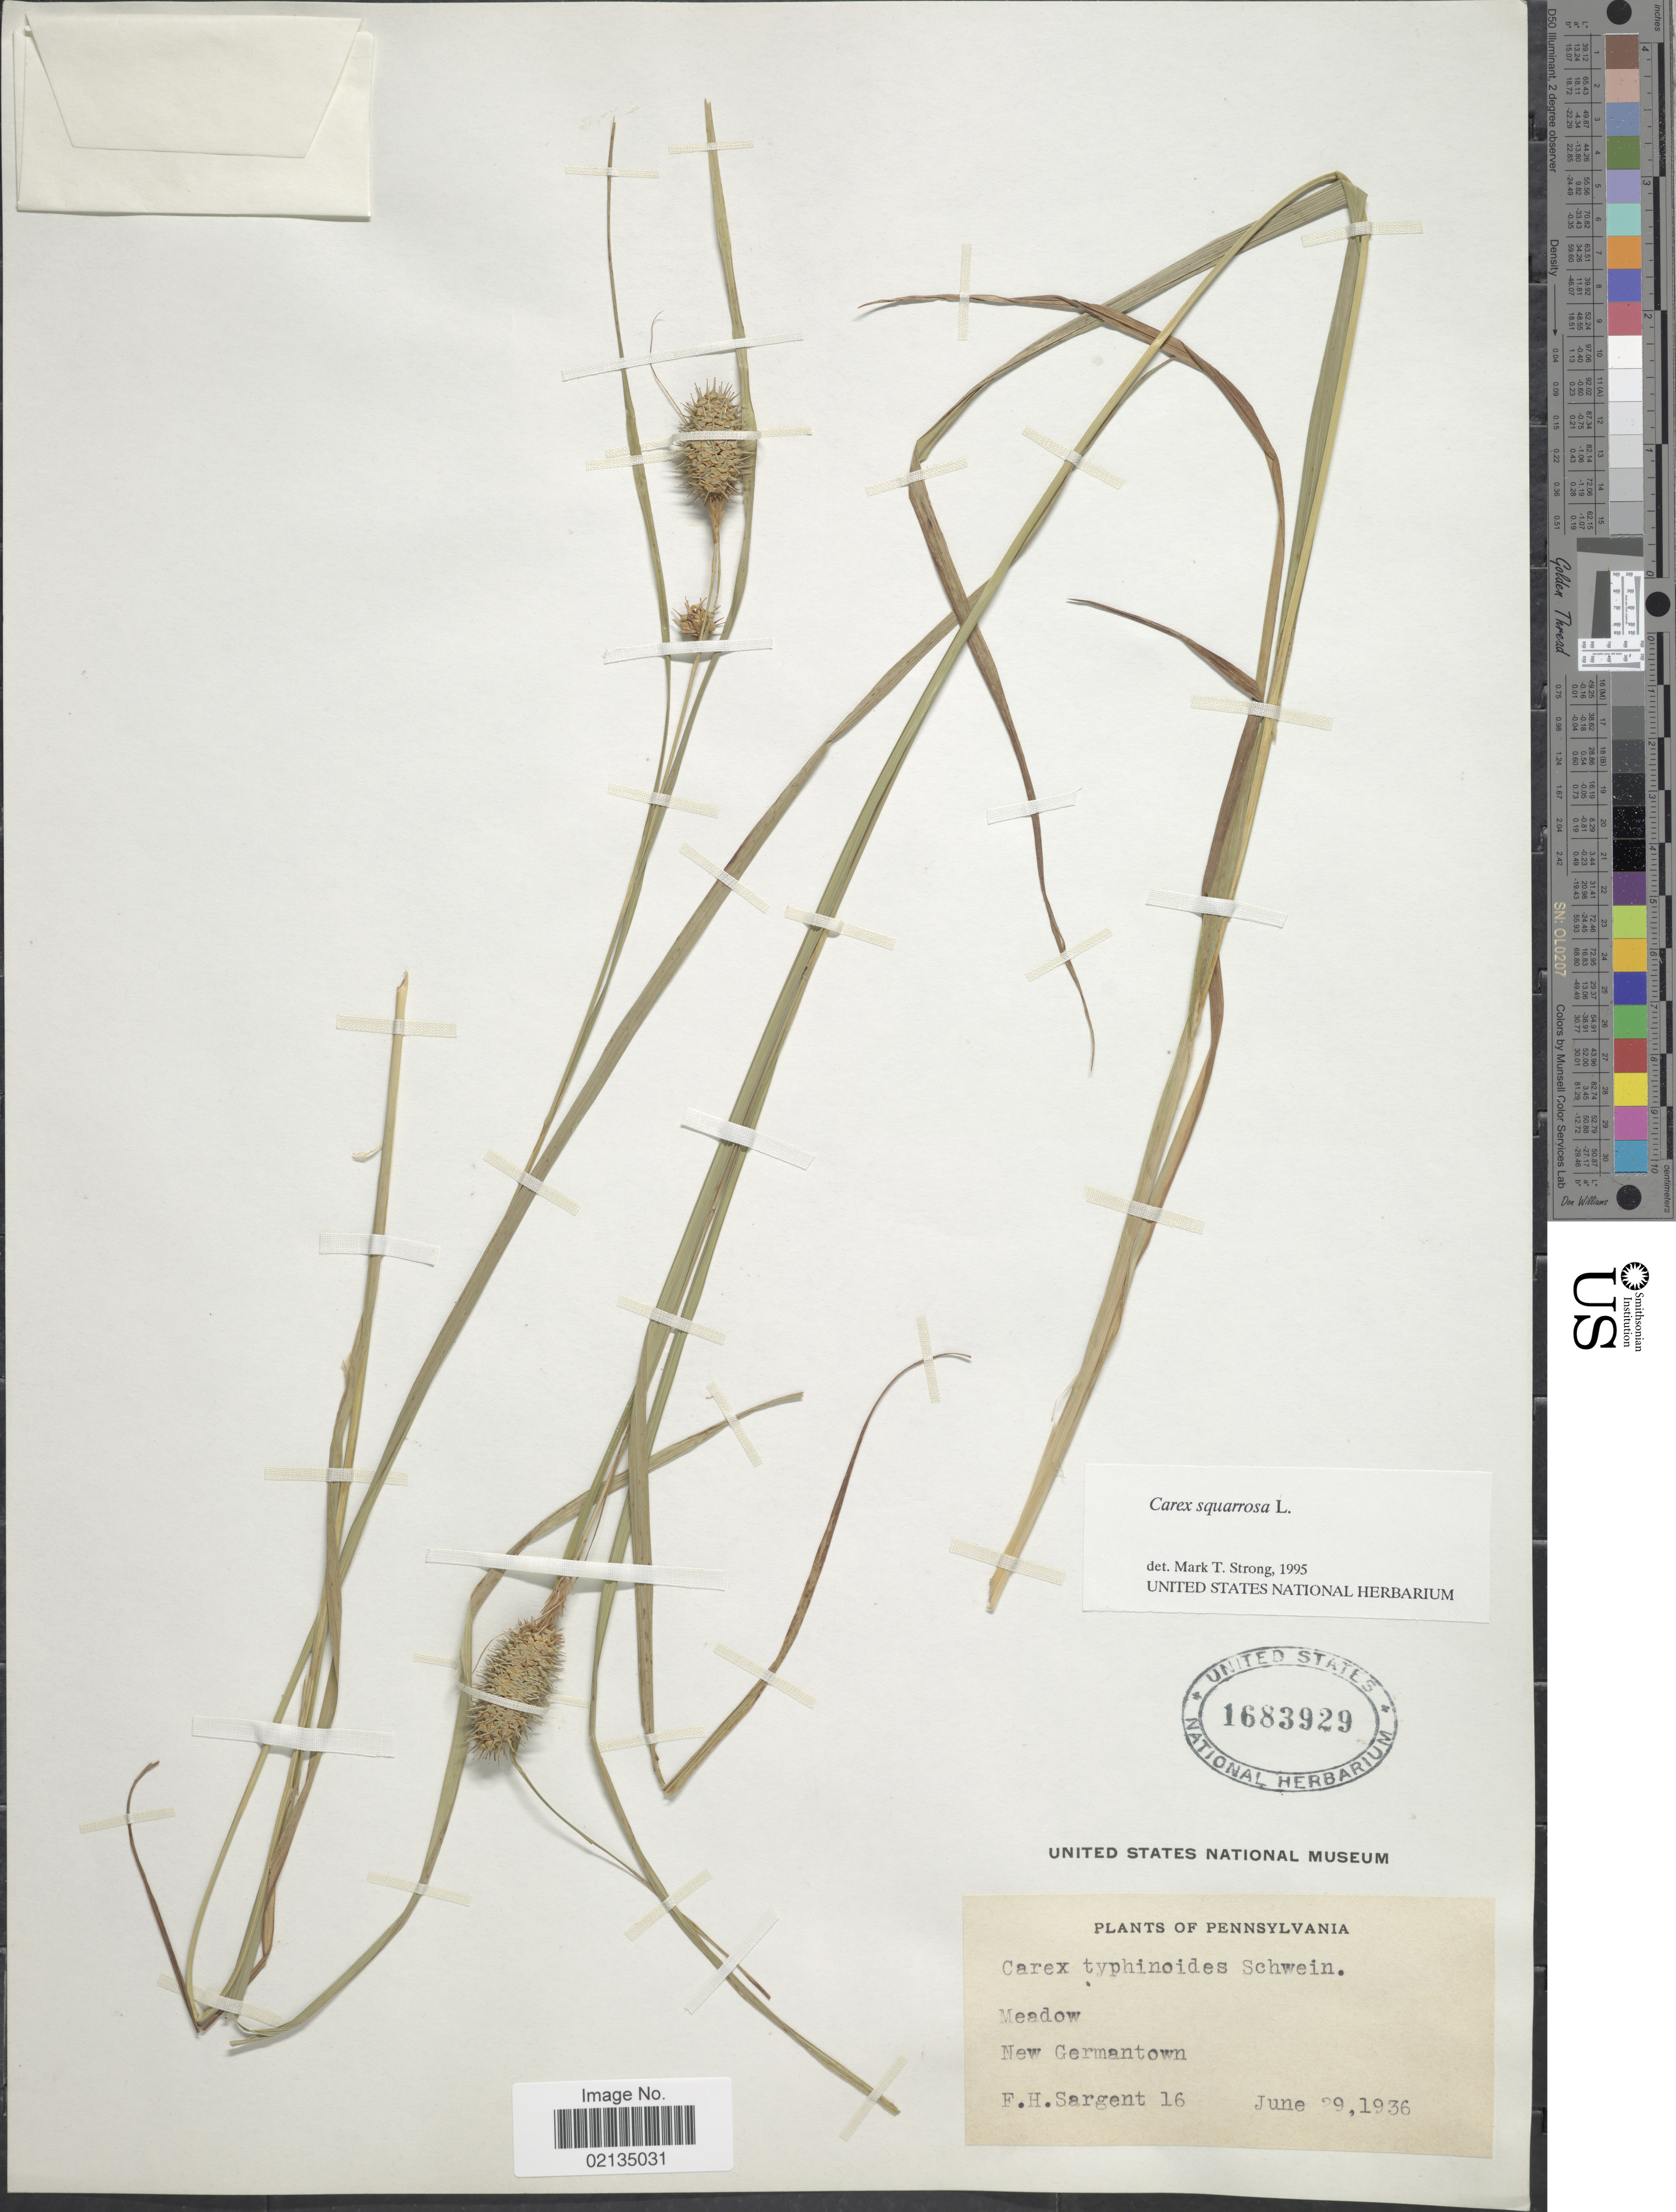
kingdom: Plantae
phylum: Tracheophyta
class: Liliopsida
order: Poales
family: Cyperaceae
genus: Carex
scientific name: Carex squarrosa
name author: L.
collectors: F. H. Sargent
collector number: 16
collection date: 1936-06-29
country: United States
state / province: Pennsylvania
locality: New Germantown. Meadow.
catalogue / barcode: US 1683929